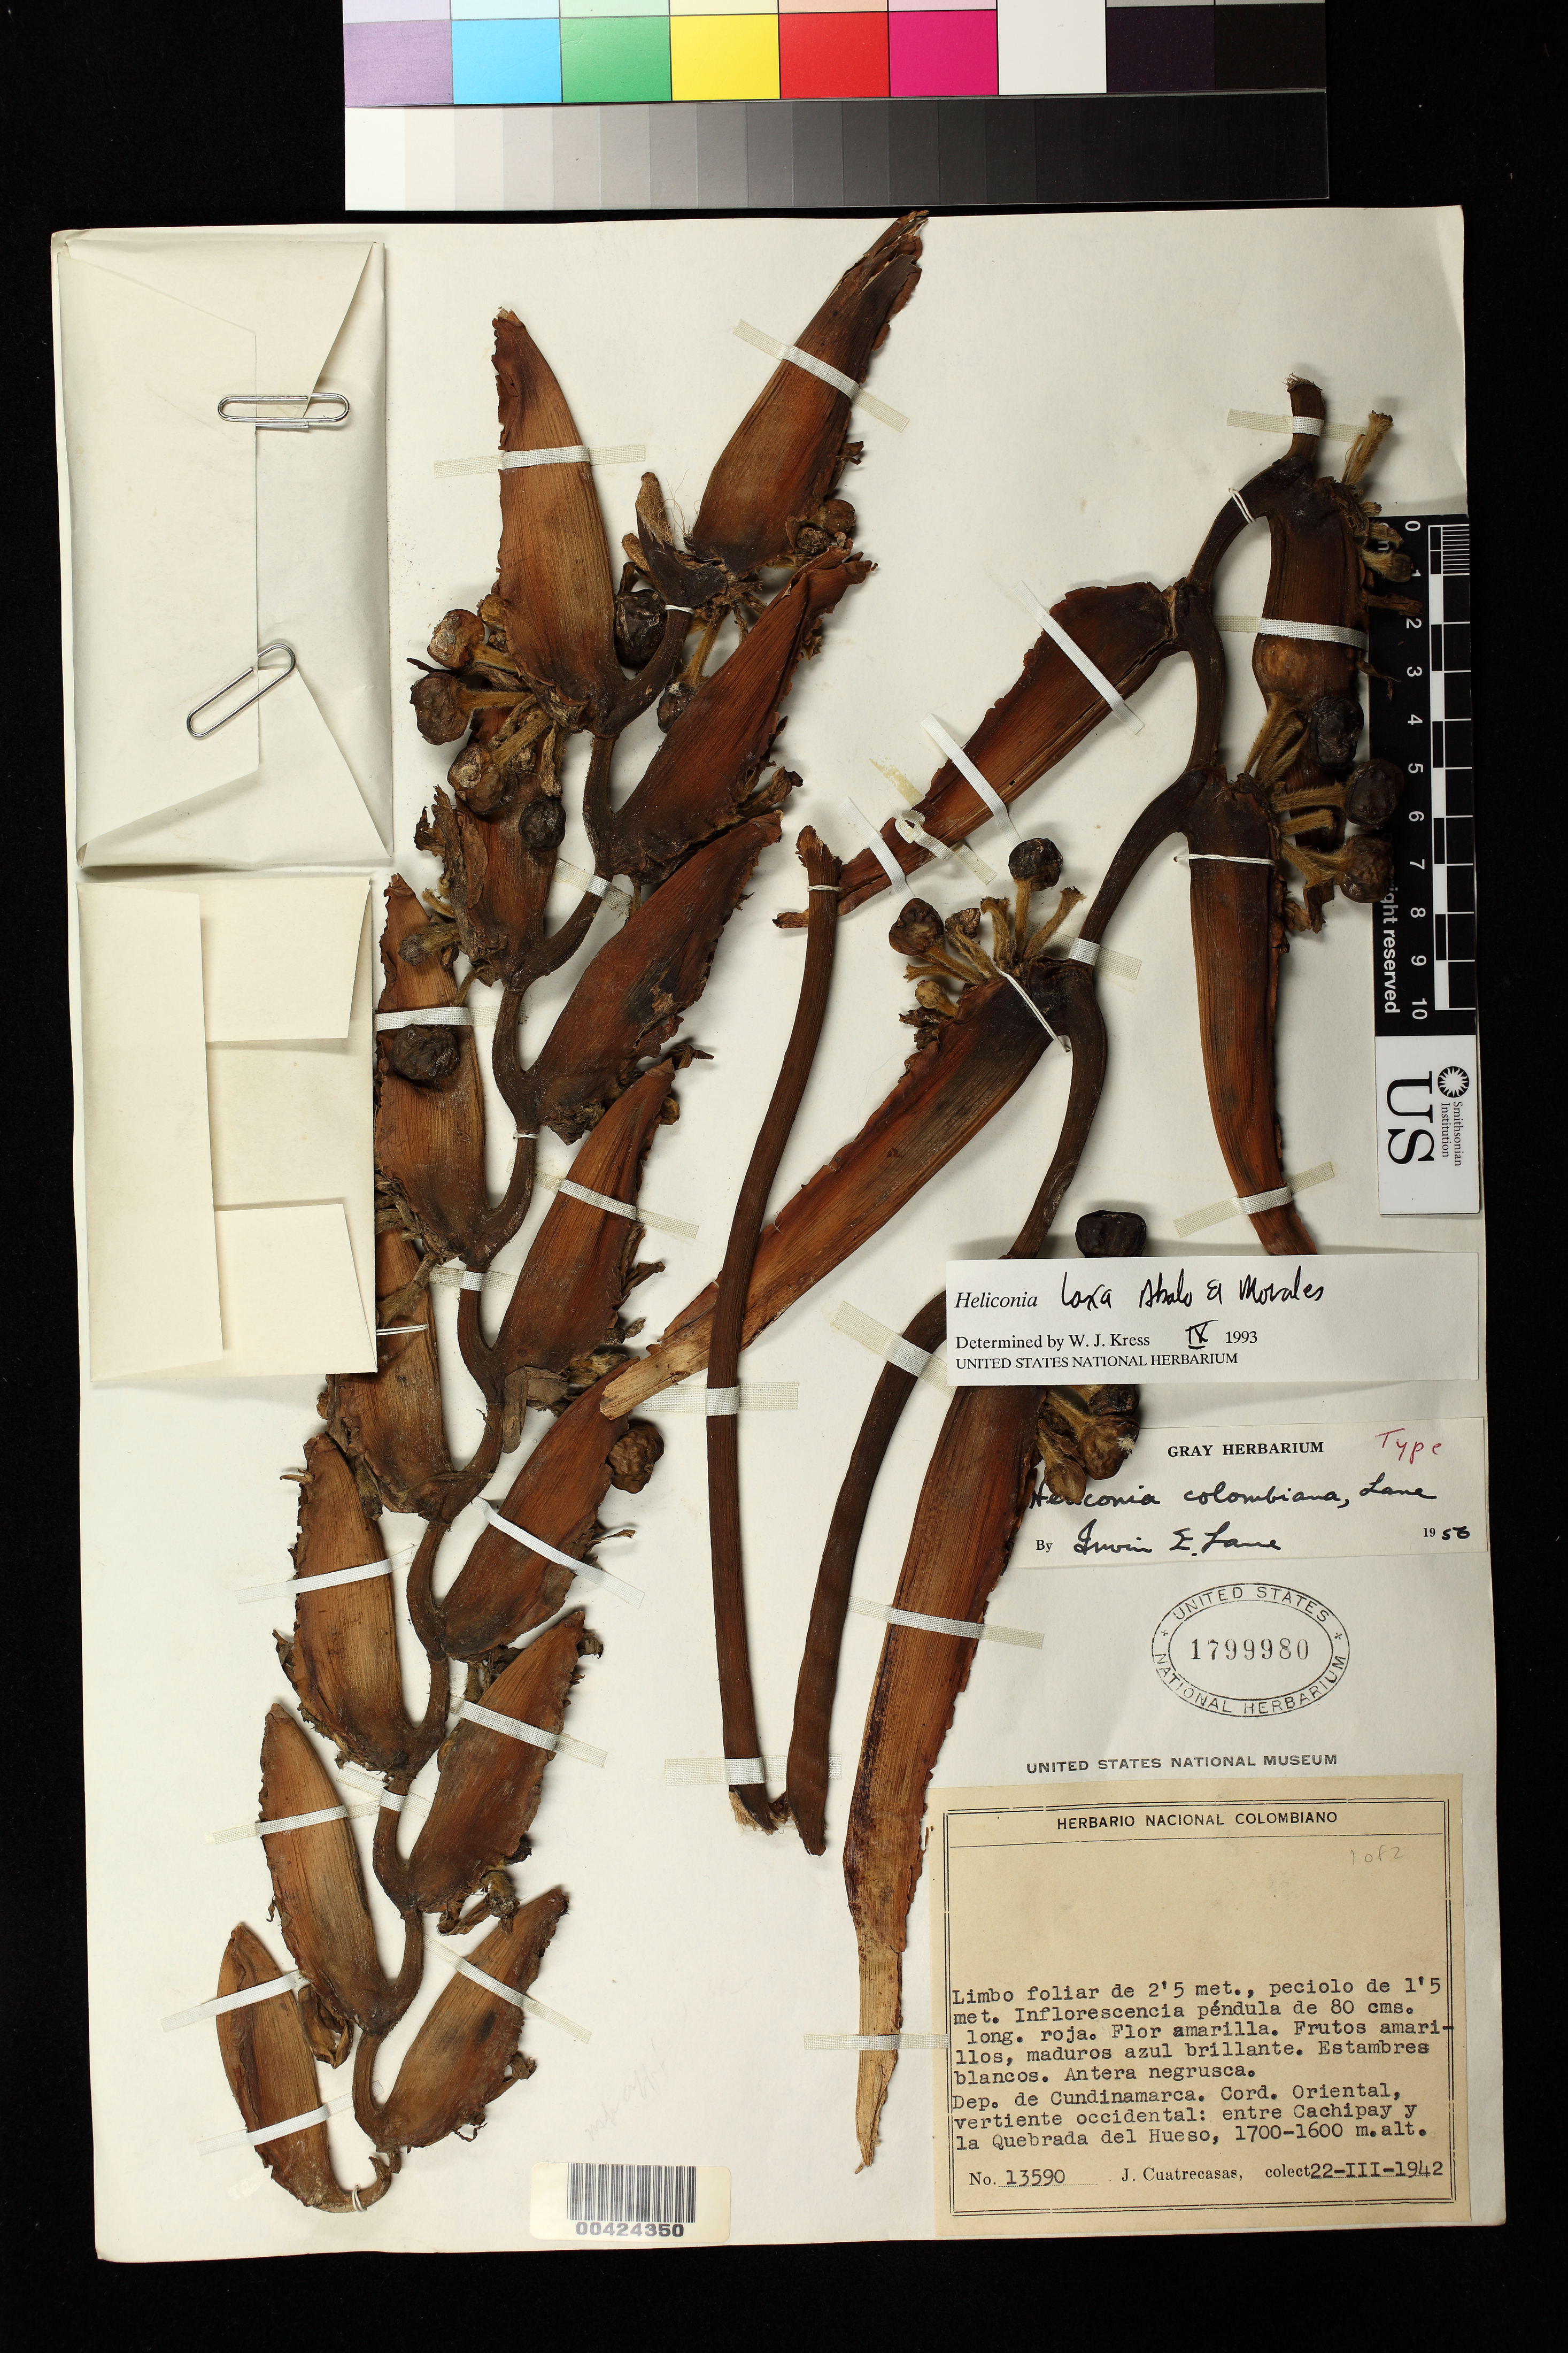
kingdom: Plantae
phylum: Tracheophyta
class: Liliopsida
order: Zingiberales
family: Heliconiaceae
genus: Heliconia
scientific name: Heliconia laxa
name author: Abalo & G. Morales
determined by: Kress, W. J., (US), Smithsonian Institution - National Museum of Natural History (UNITED STATES)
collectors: J. Cuatrecasas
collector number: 13590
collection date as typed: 22 Mar 1942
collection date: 1942-03-22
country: Colombia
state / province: Cundinamarca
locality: Entre Cachipay y la Quebrada del Hueso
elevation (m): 1600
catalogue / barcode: US 1799980